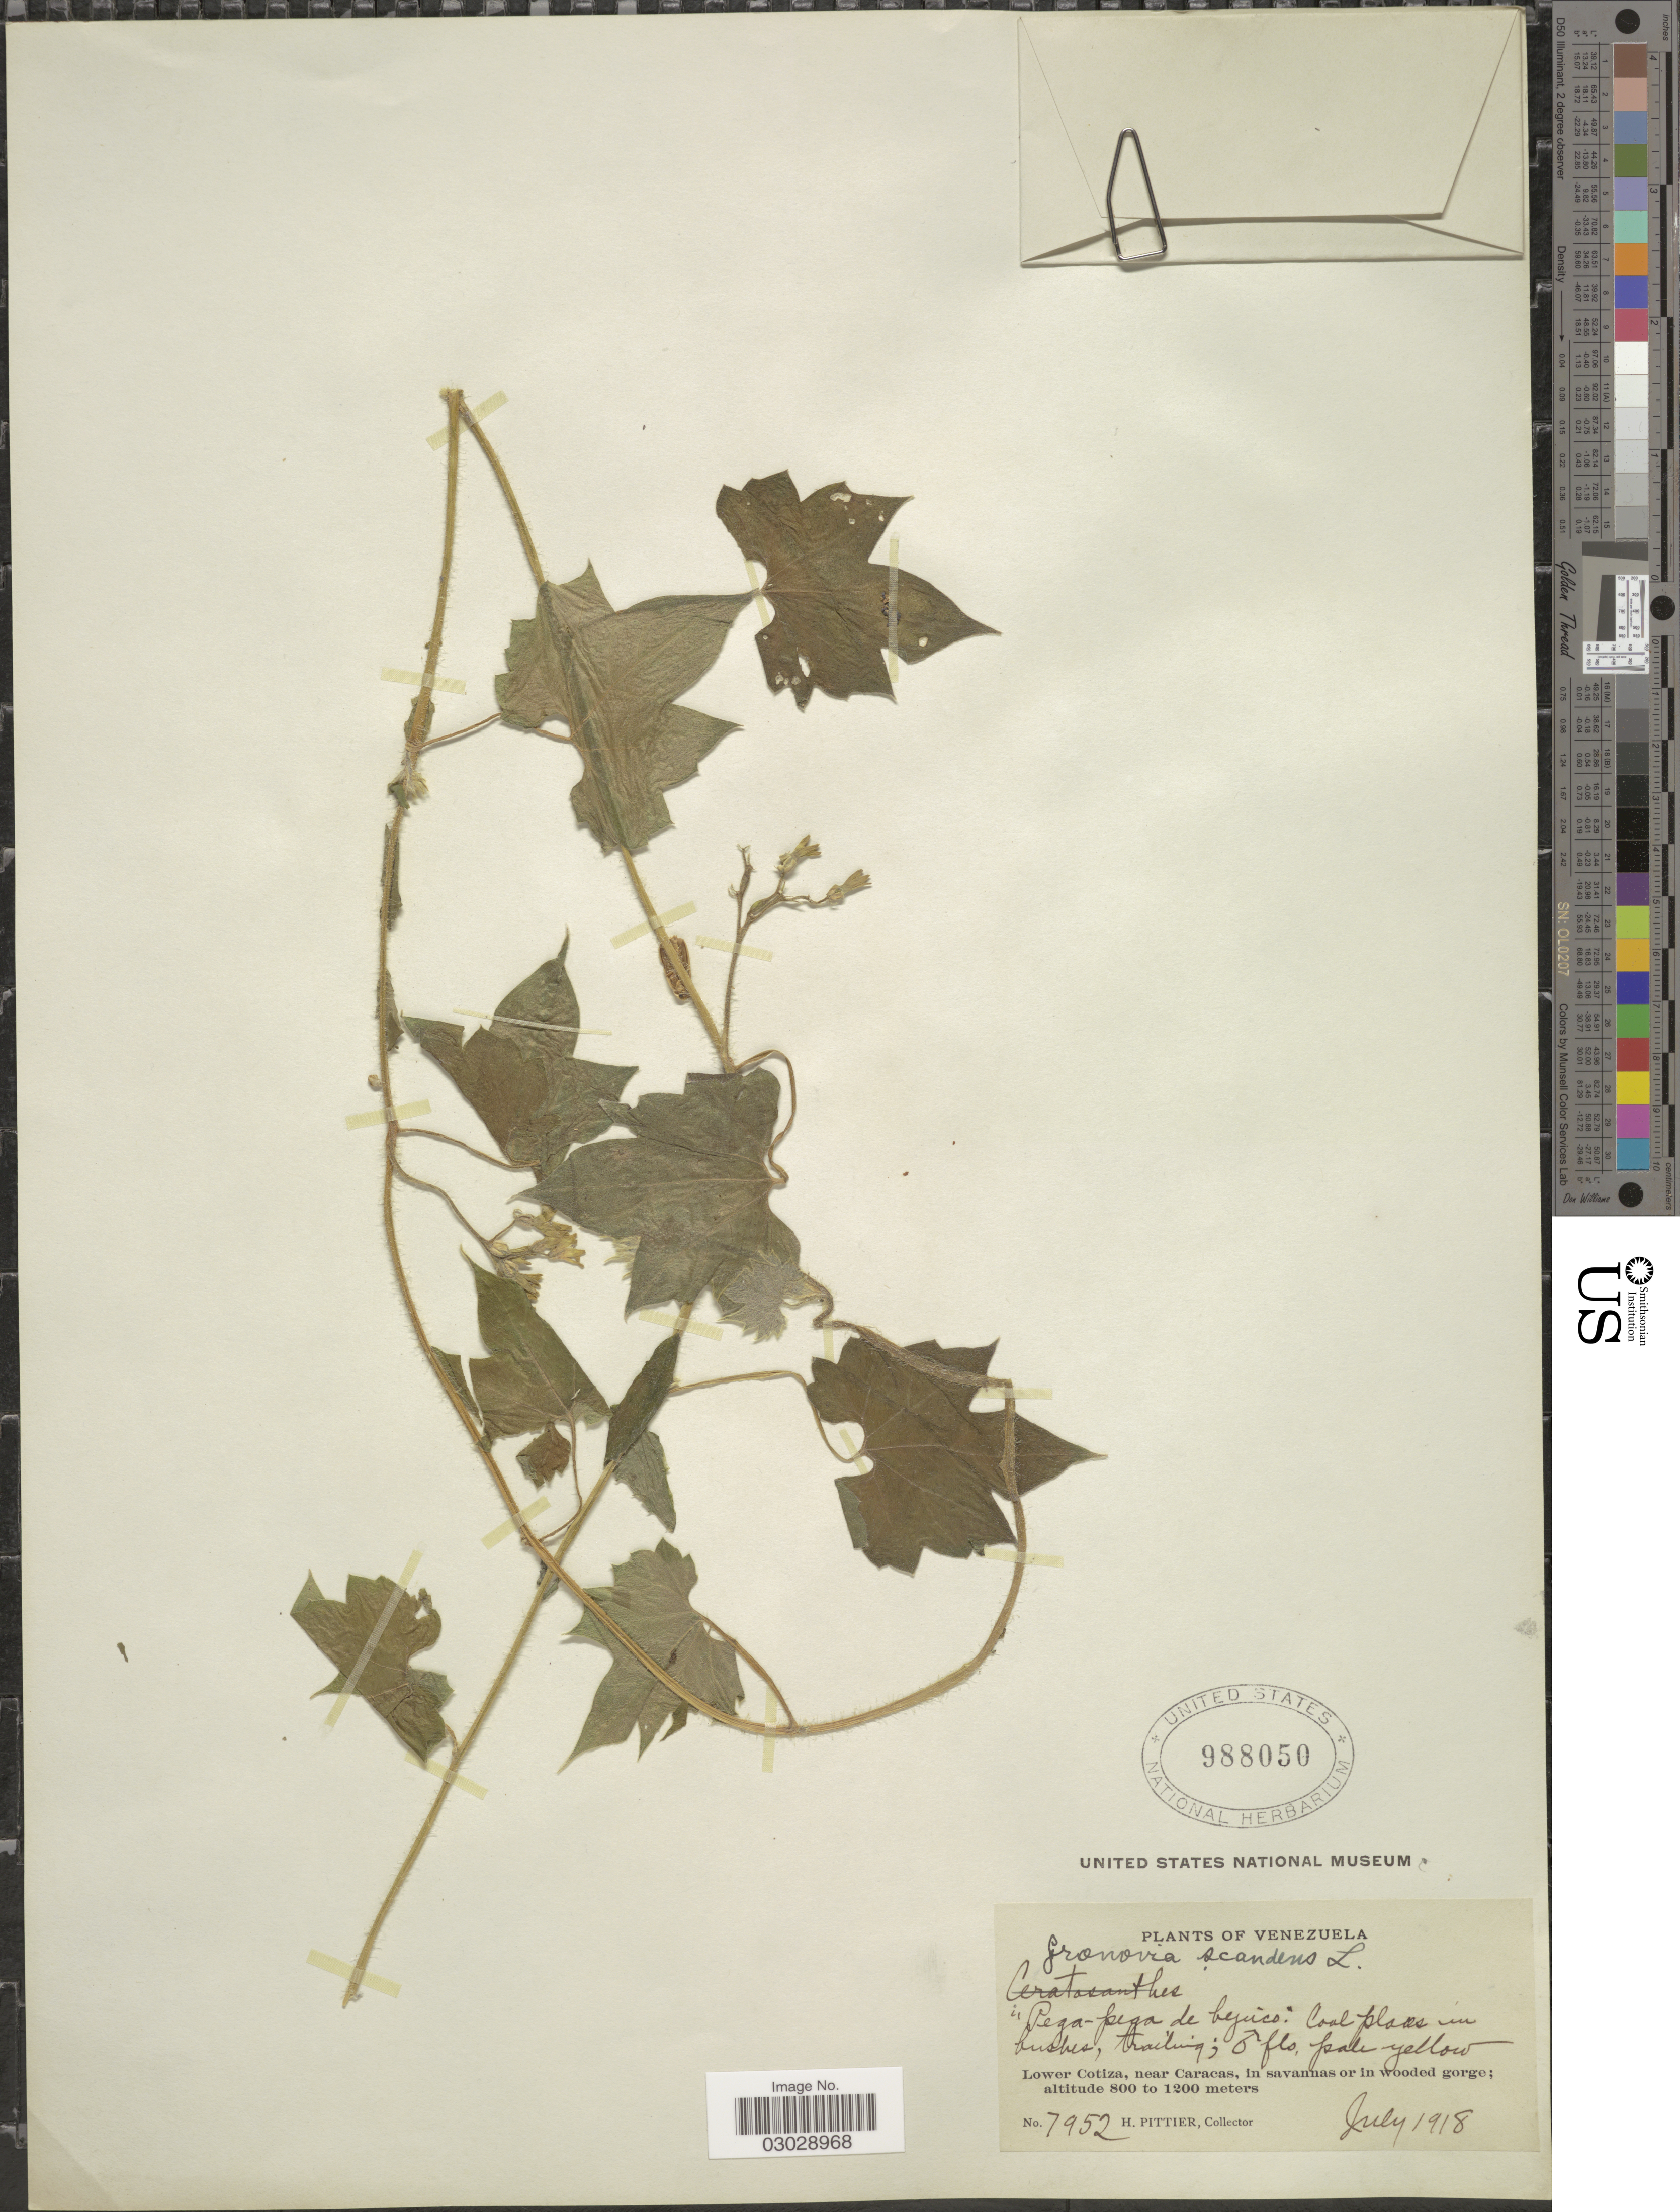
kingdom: Plantae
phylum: Tracheophyta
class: Magnoliopsida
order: Cornales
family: Loasaceae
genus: Gronovia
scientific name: Gronovia scandens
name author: L.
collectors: H. F. Pittier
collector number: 7952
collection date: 1918-07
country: Venezuela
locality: Lower Cotiza, near Caracas.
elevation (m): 800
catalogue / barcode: US 988050